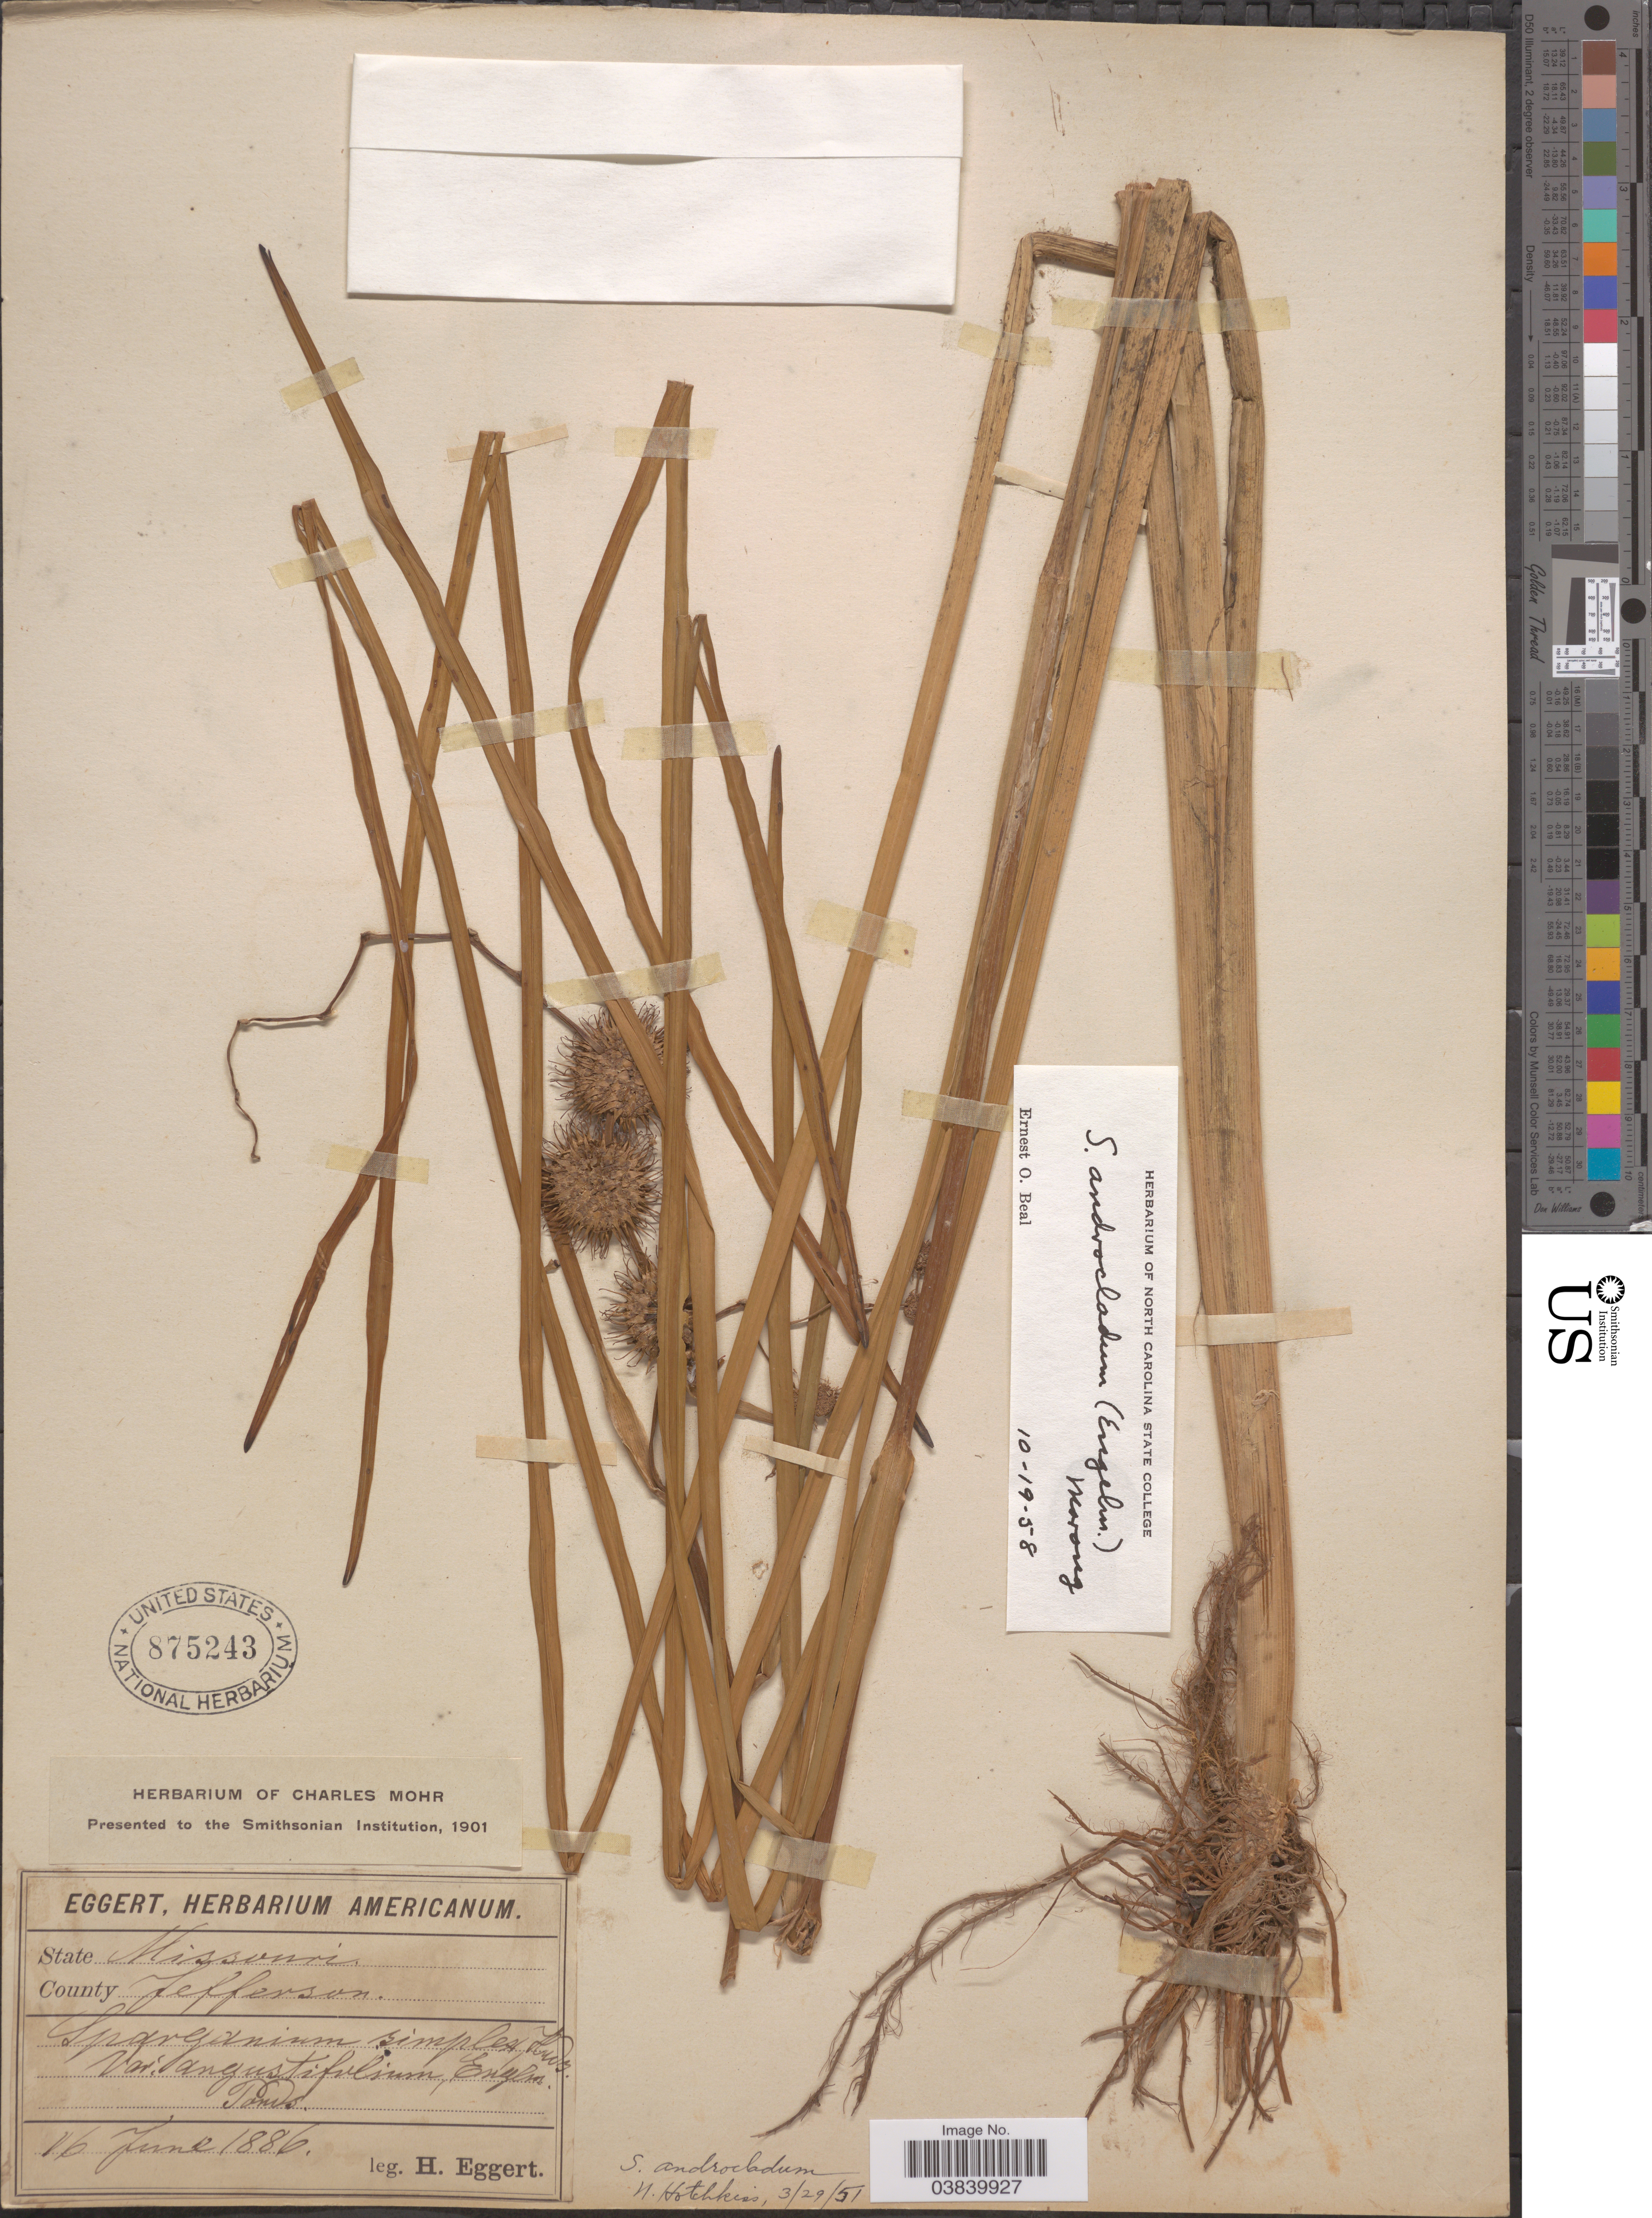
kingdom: Plantae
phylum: Tracheophyta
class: Liliopsida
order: Poales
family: Typhaceae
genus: Sparganium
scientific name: Sparganium androcladum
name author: Morong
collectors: H. Eggert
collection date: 1886-06-16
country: United States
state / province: Missouri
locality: County Jefferson.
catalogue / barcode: US 875243